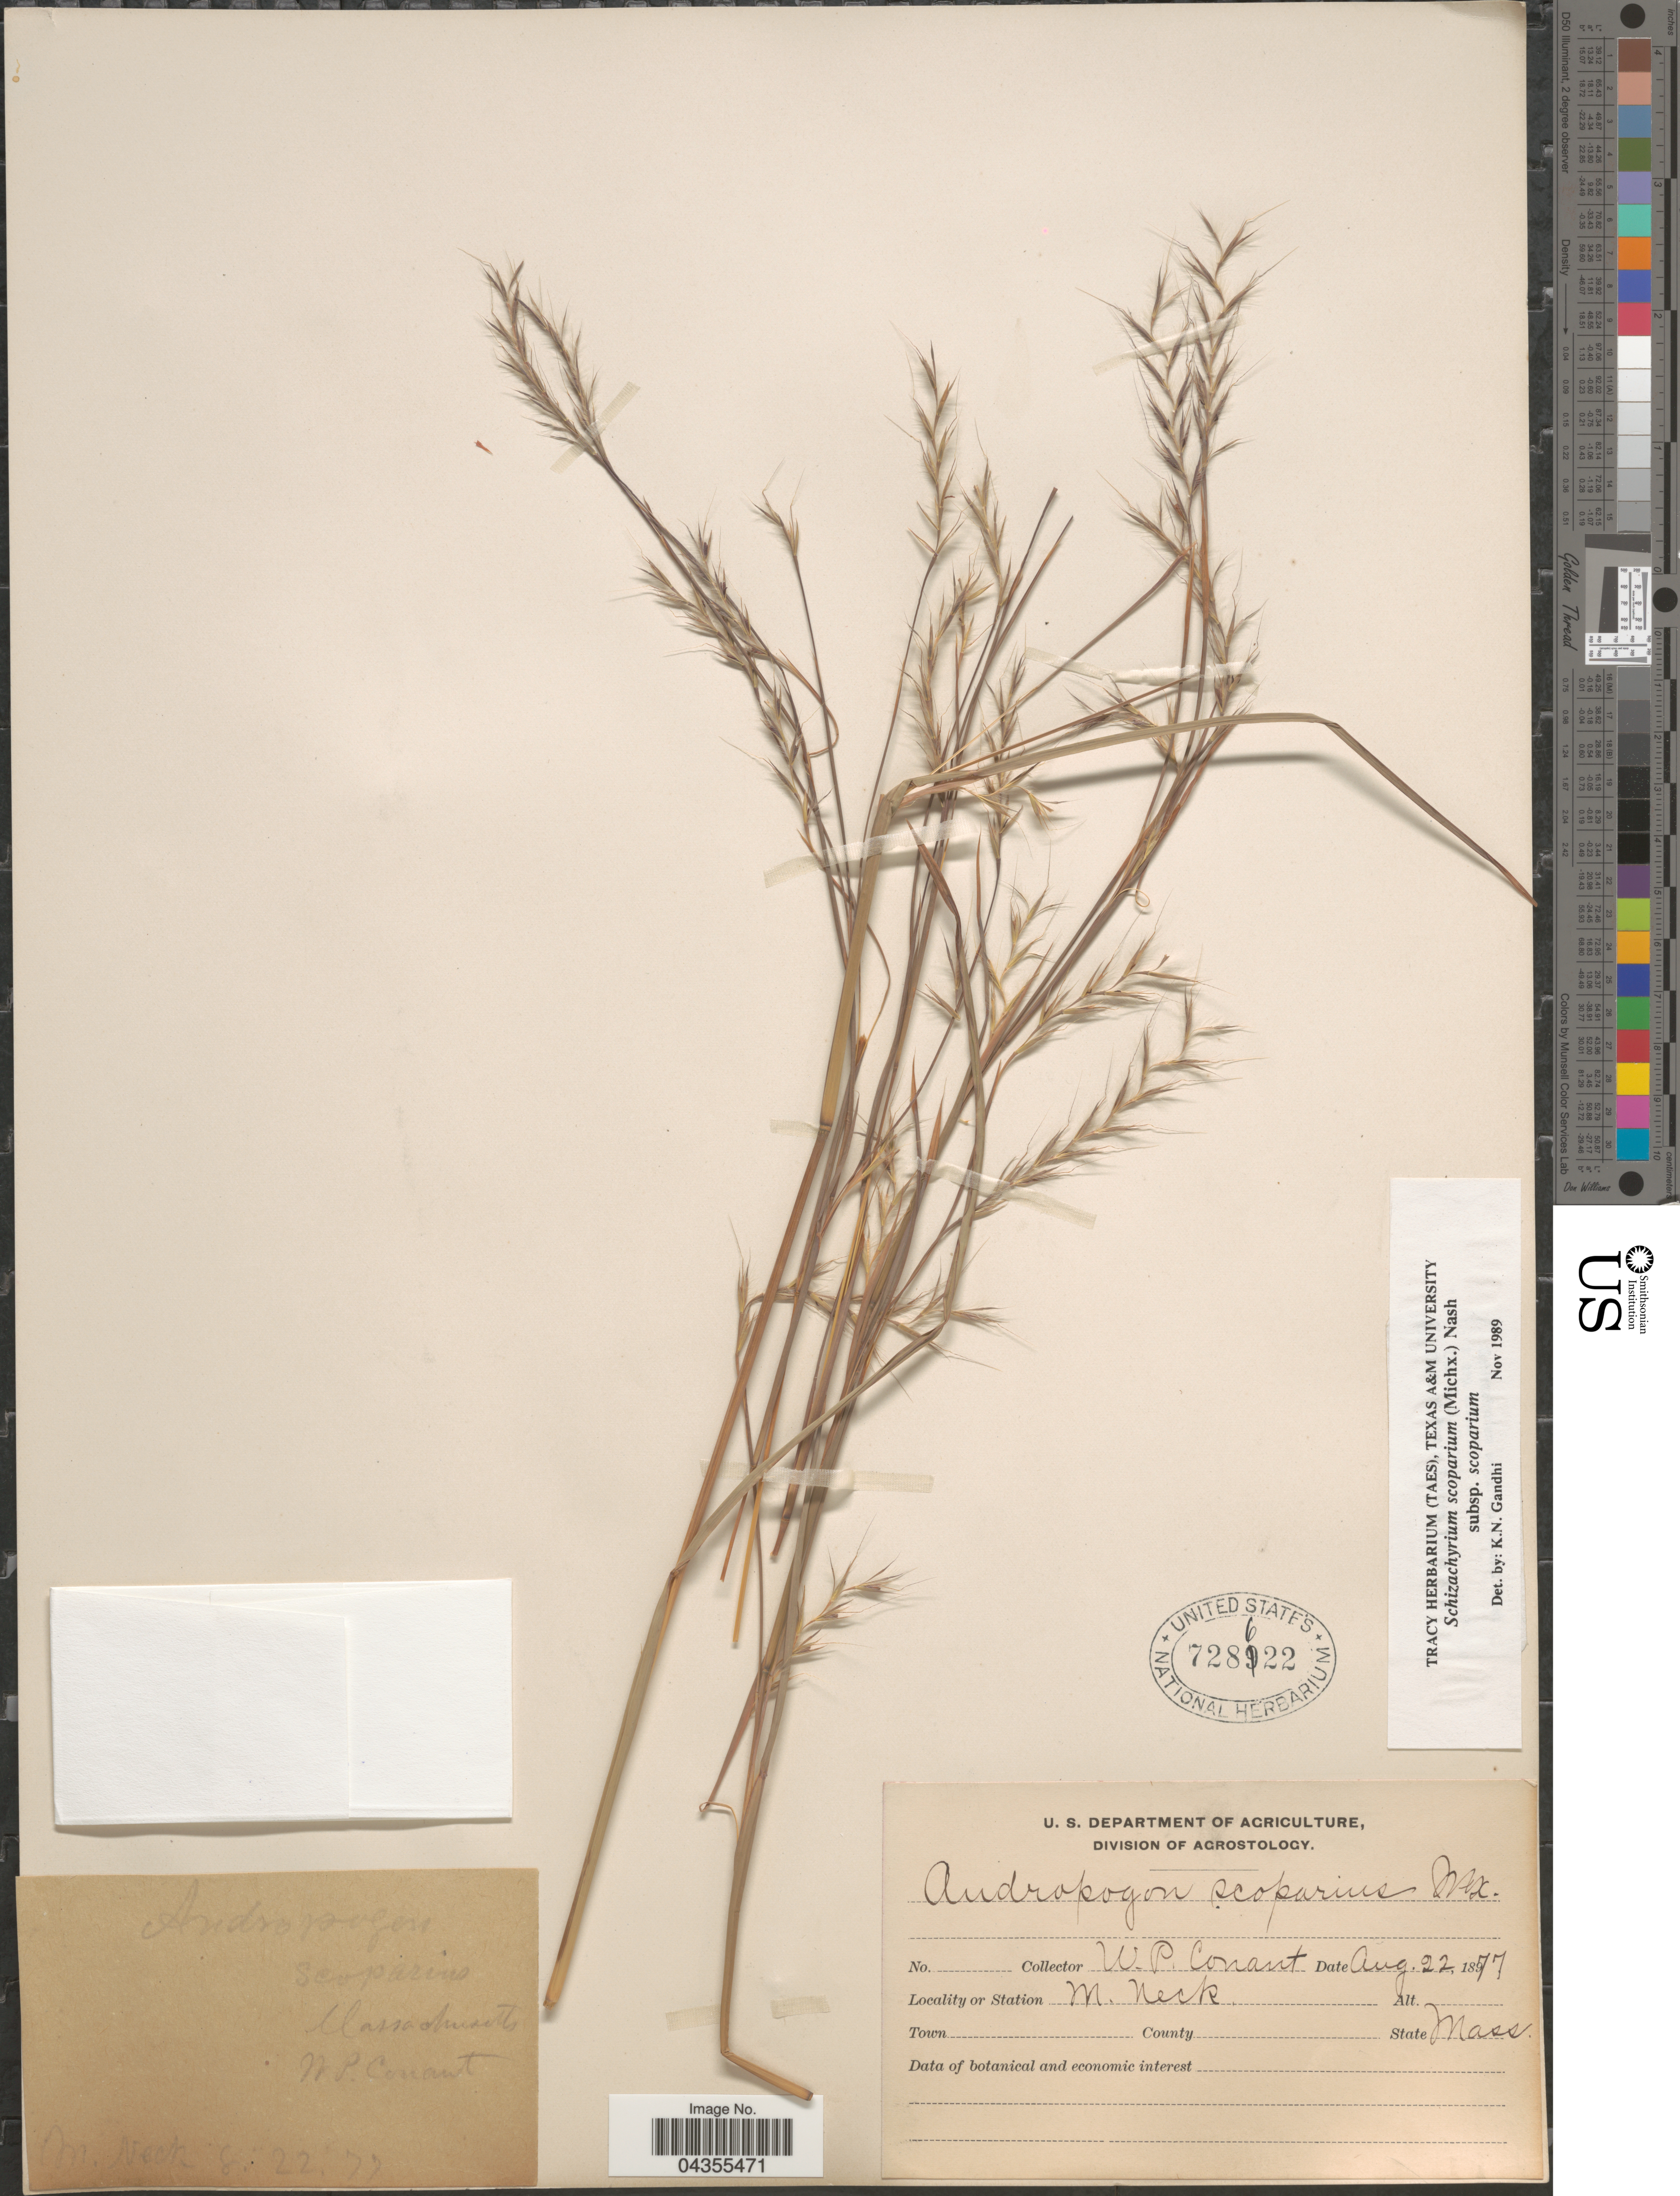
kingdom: Plantae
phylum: Tracheophyta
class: Liliopsida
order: Poales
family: Poaceae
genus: Schizachyrium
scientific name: Schizachyrium scoparium var. scoparium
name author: (Michx.) Nash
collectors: W. P. Conant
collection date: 1877-08-22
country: United States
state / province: Massachusetts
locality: M. Neck.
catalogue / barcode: US 728622